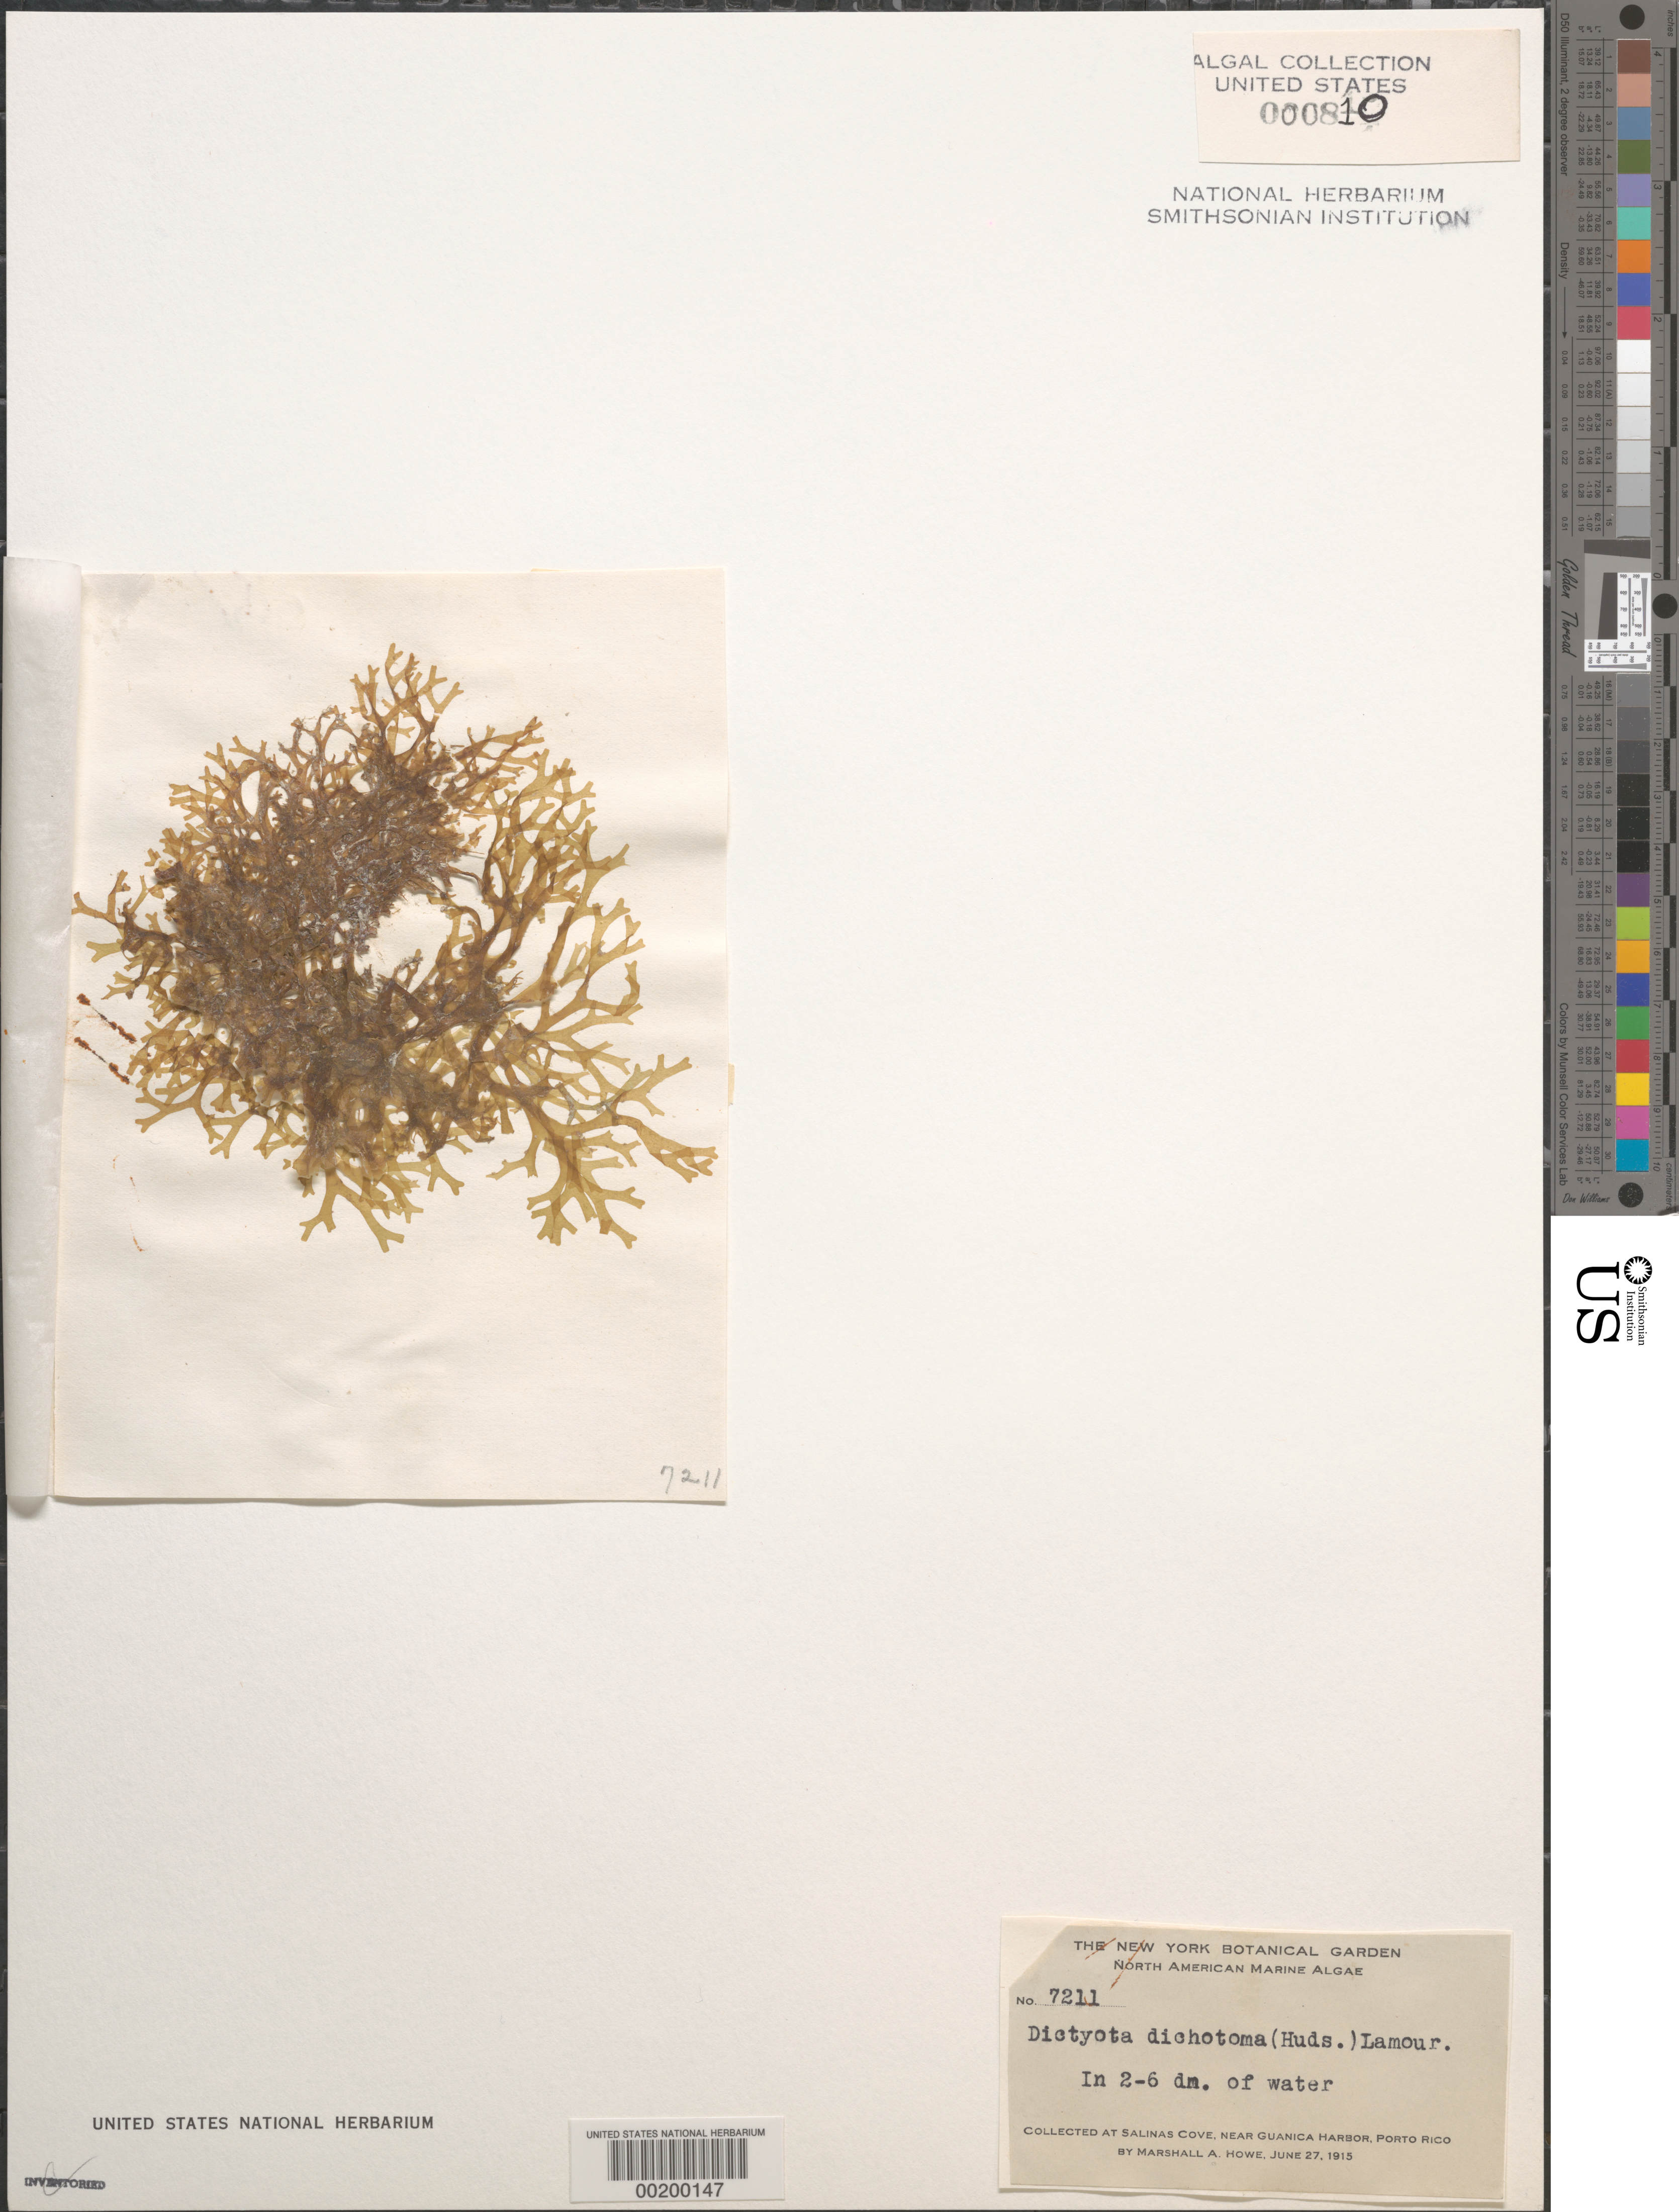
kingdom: Chromista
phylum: Ochrophyta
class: Phaeophyceae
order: Dictyotales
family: Dictyotaceae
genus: Dictyota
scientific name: Dictyota dichotoma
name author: (Huds.) J.V.Lamouroux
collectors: M. A. Howe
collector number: MAH 7211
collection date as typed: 27 Jun 1915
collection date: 1915-06-27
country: Puerto Rico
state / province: Guanica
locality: Salinas Cove, near Guanica Harbor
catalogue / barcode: US 810